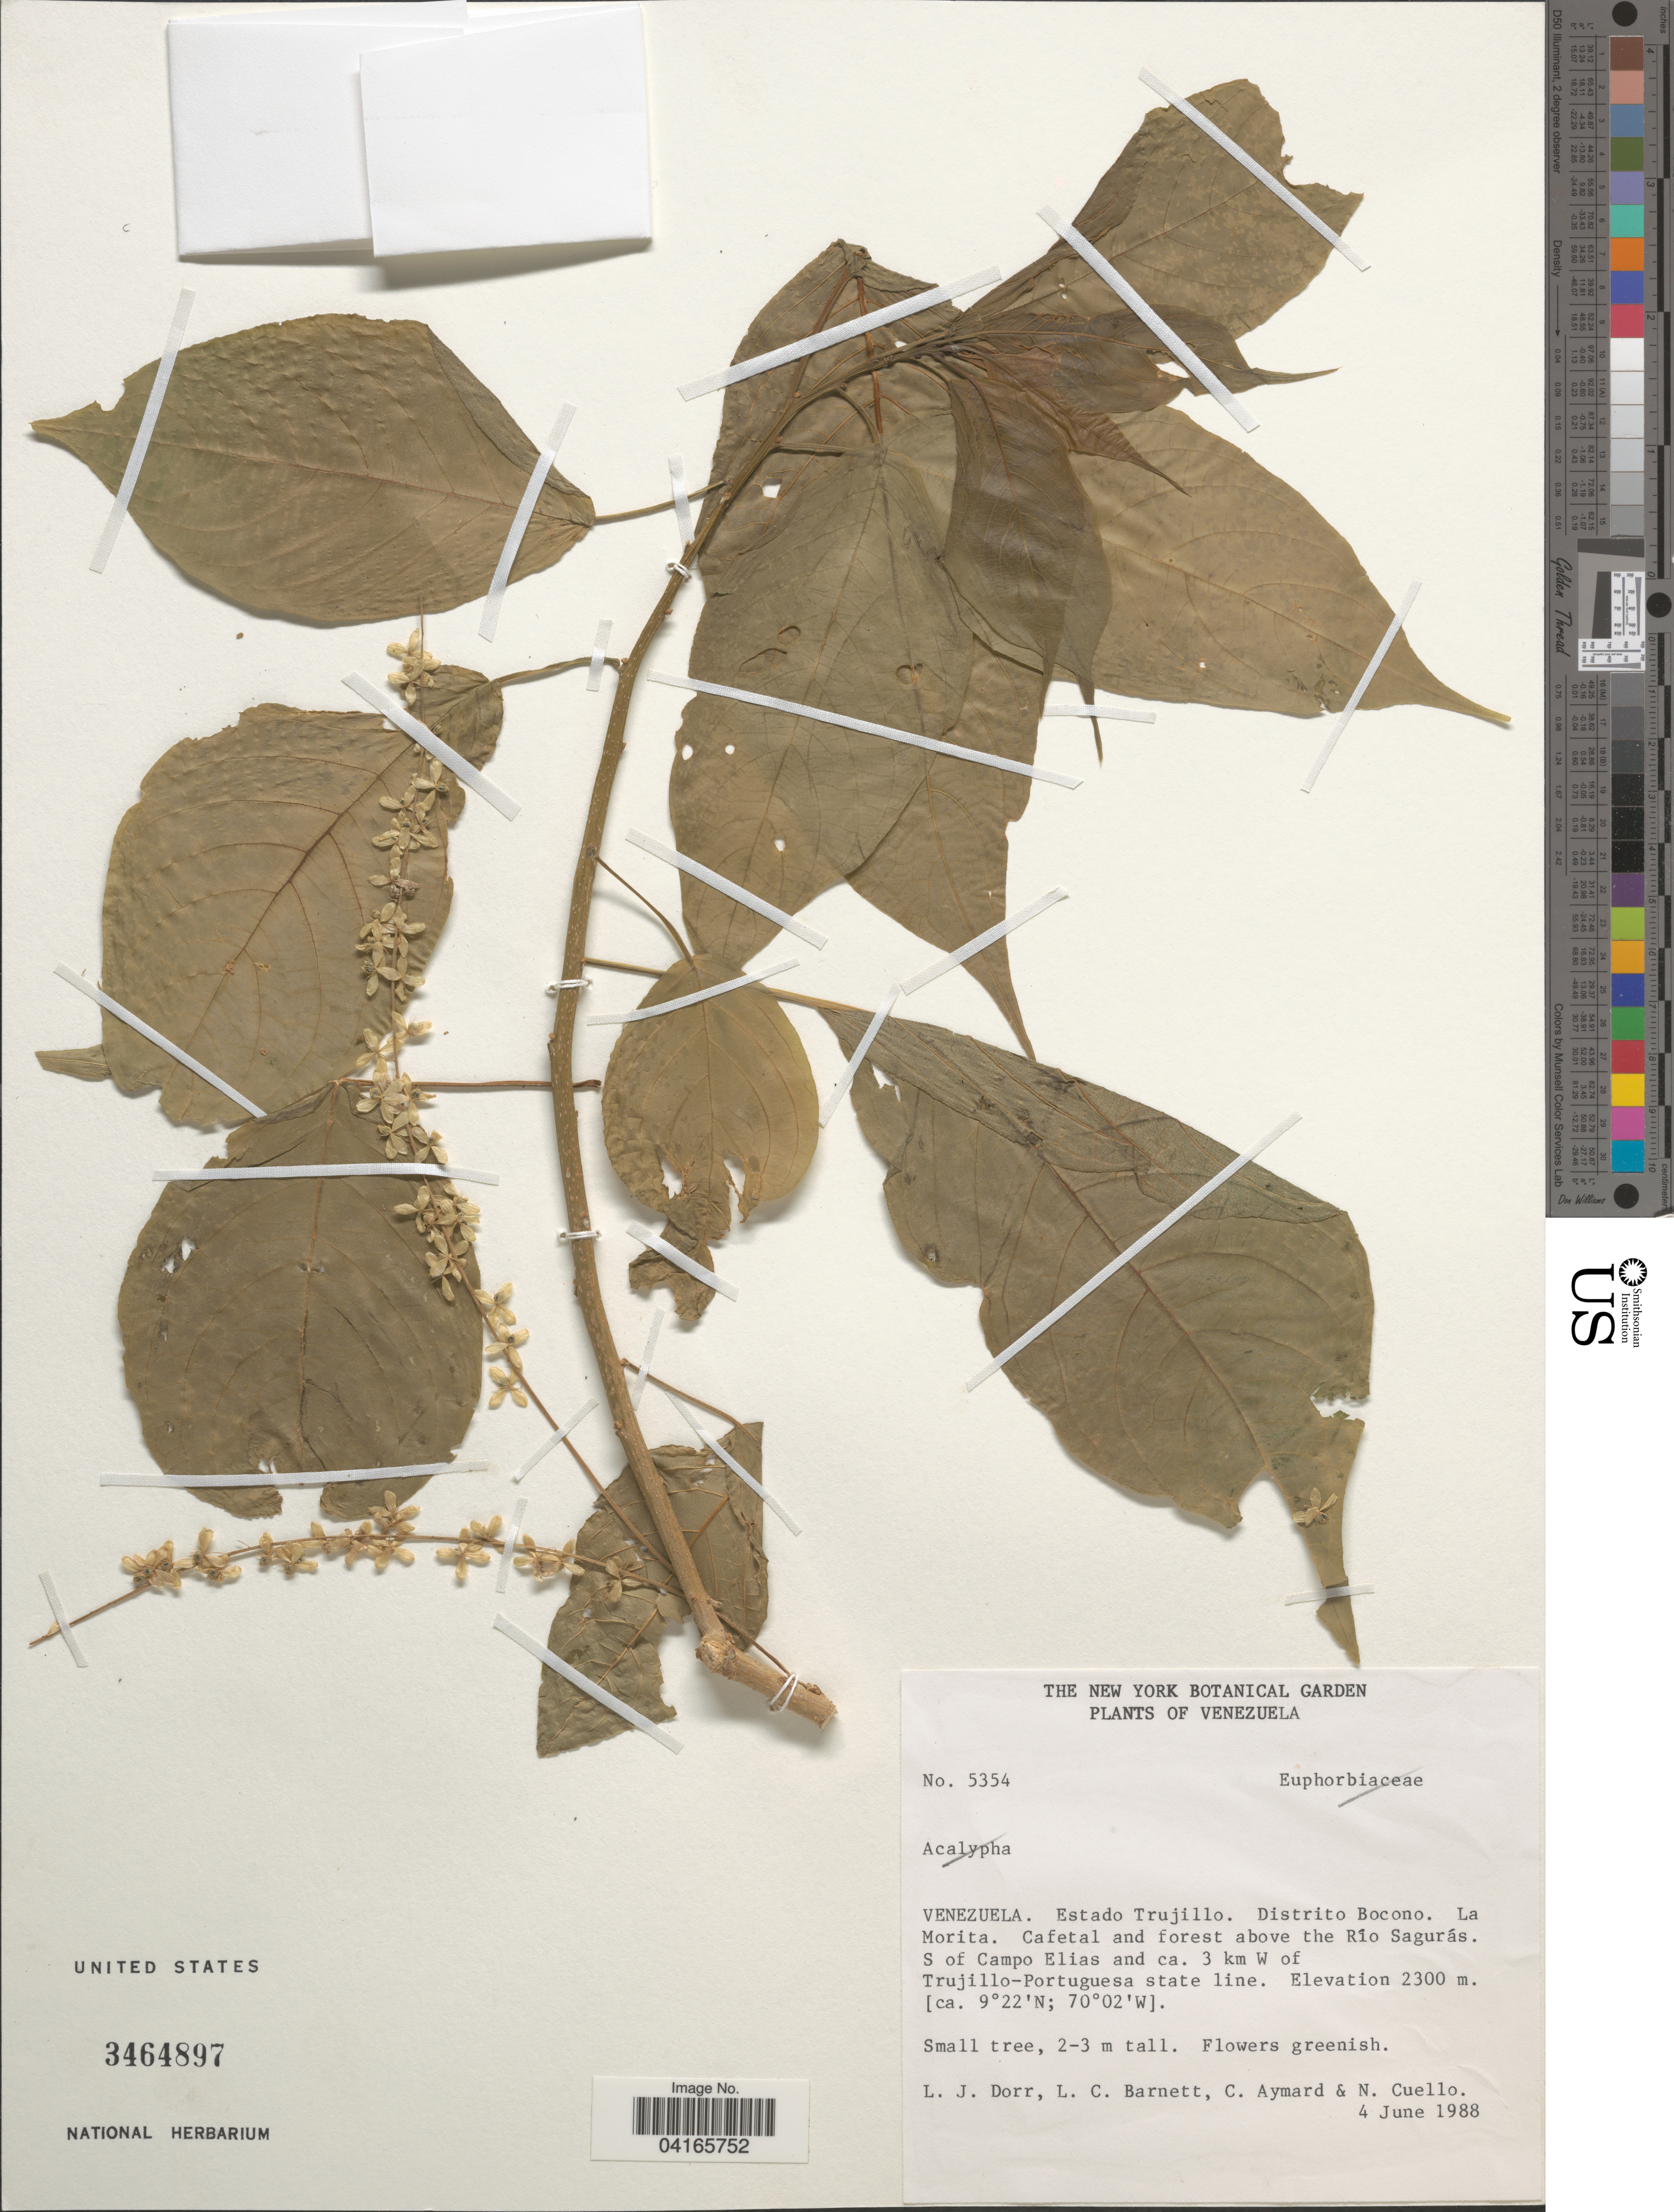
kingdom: Plantae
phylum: Tracheophyta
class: Magnoliopsida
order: Malpighiales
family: Euphorbiaceae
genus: Acalypha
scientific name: Acalypha sp.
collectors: L. J. Dorr, L. C. Barnett, G. A. Aymard & N. L. Cuello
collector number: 5354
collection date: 1988-06-04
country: Venezuela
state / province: Trujillo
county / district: Boconó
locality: La Morita. Cafetal and forest above the Río Sagurás. S of Campo Elias and ca. 3 km W of Trujillo-Portuguesa state line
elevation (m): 2300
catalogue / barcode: US 3464897